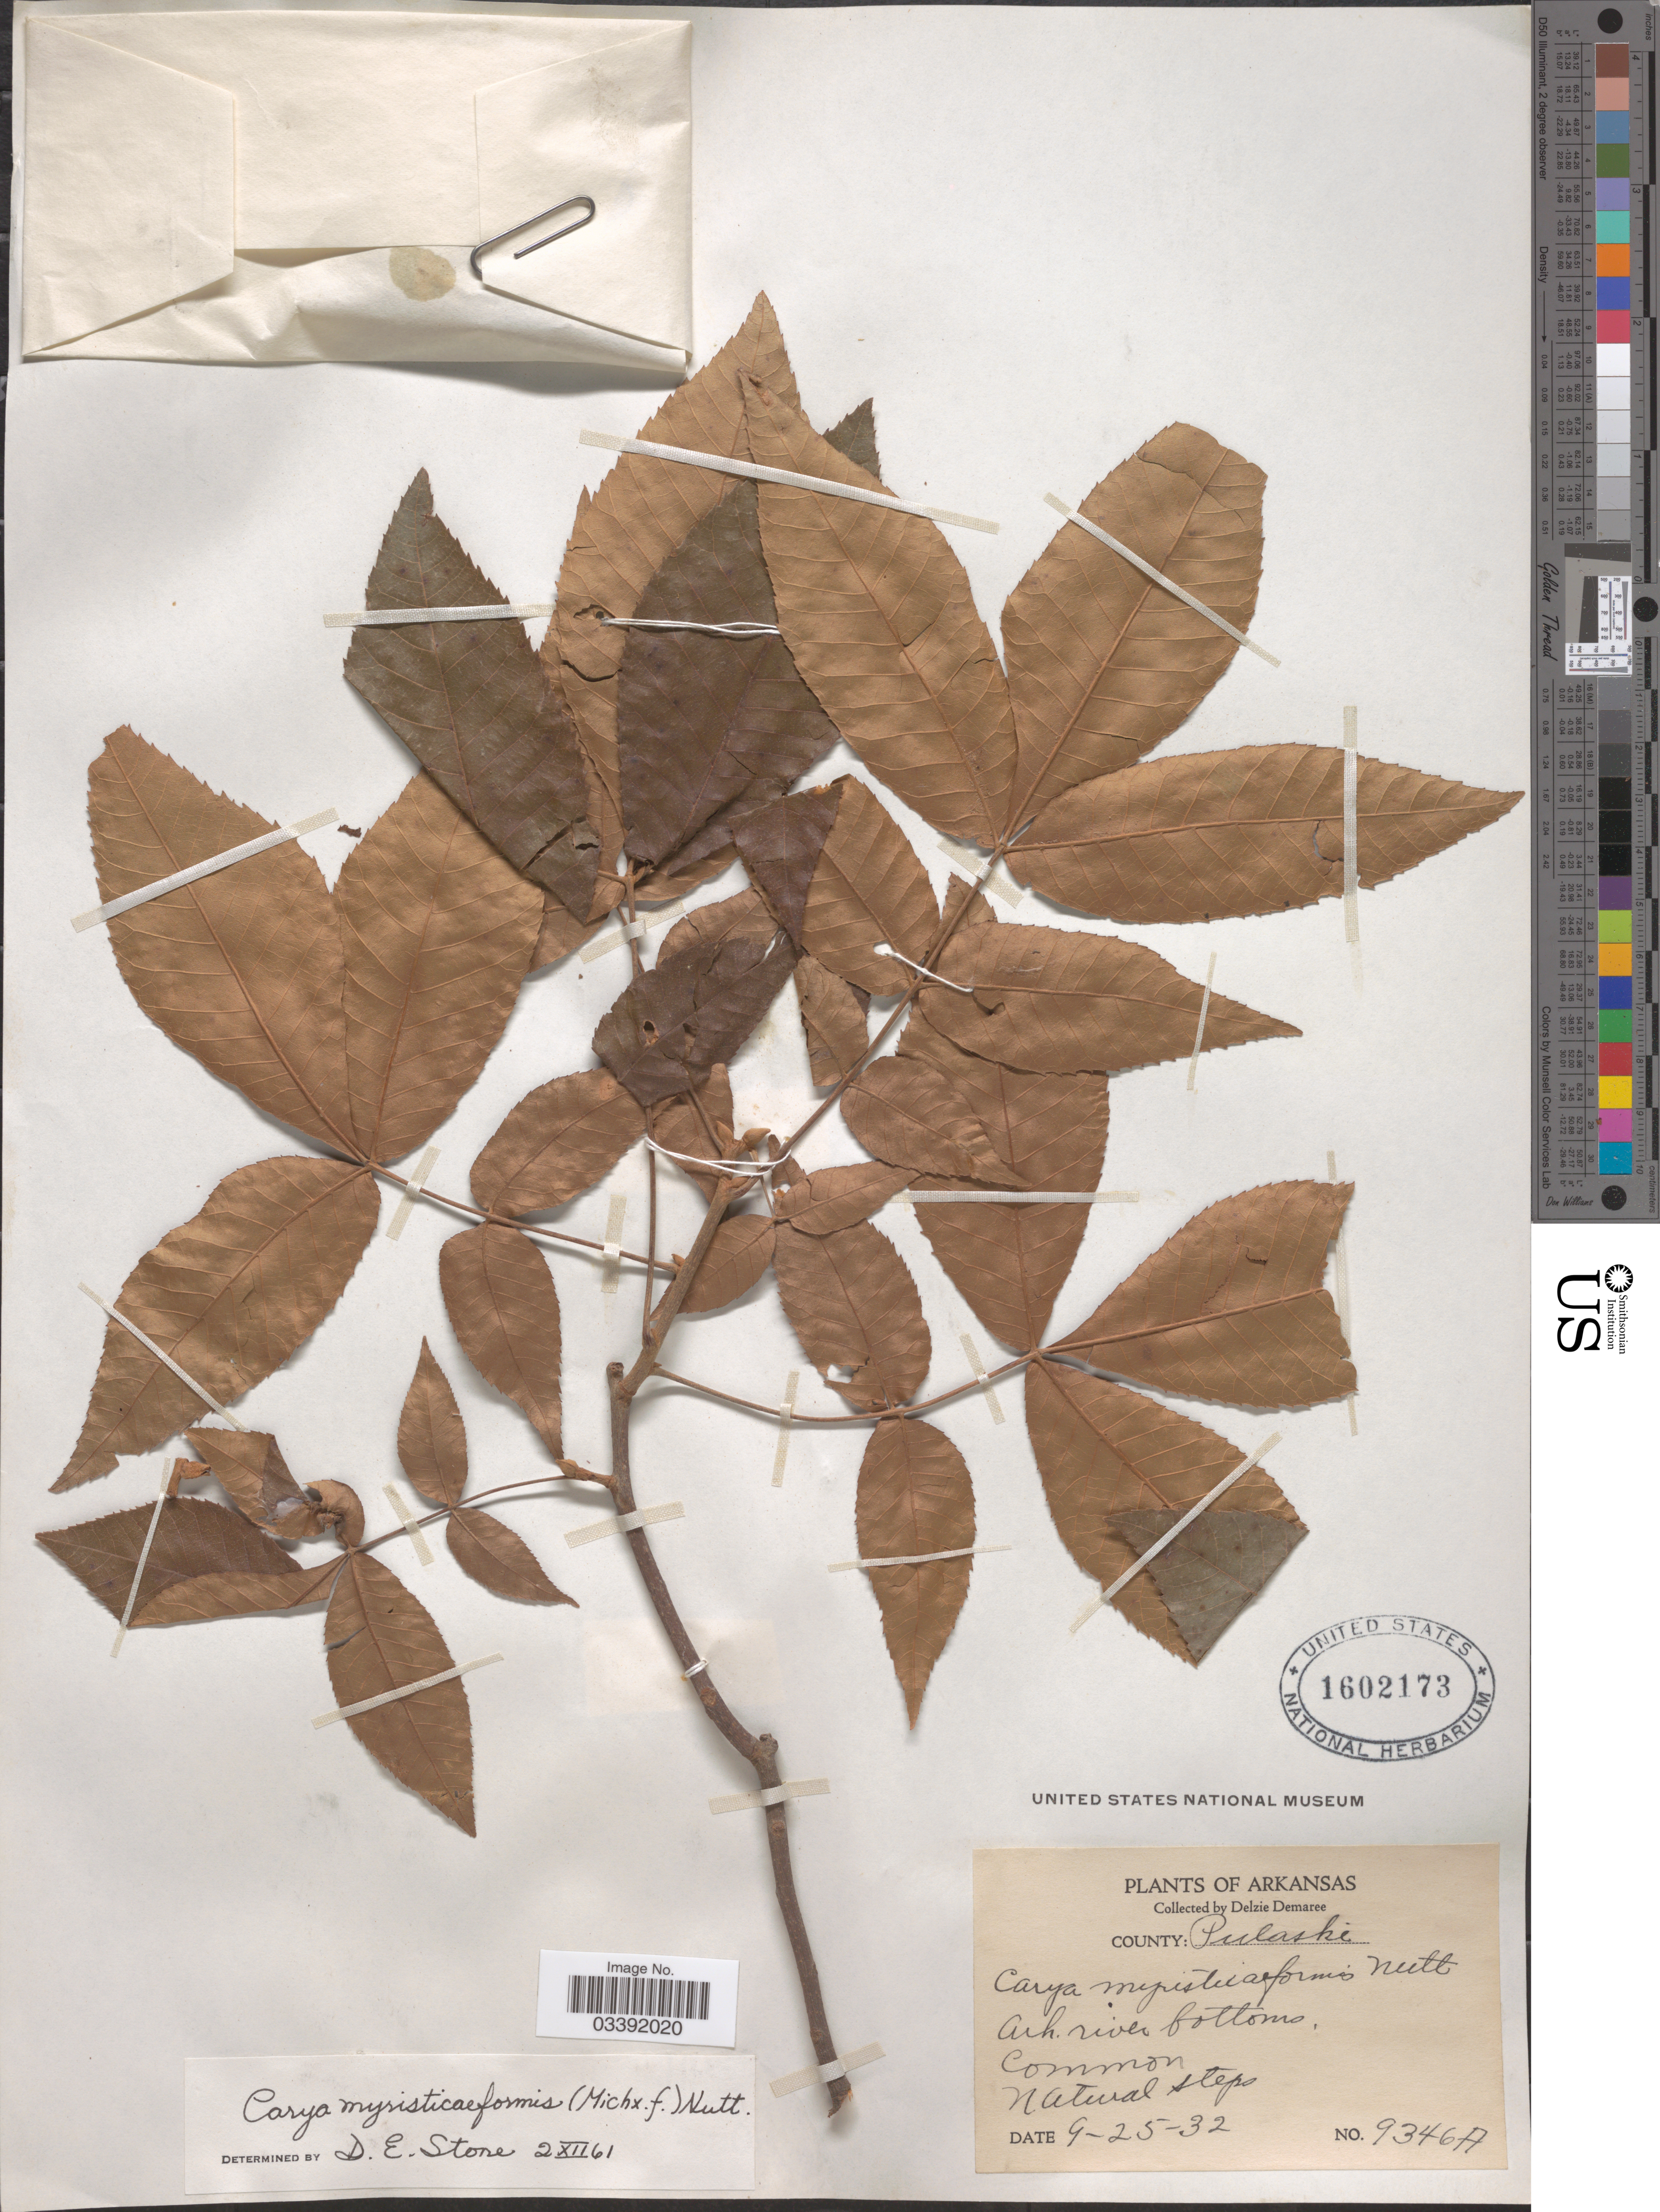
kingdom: Plantae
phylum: Tracheophyta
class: Magnoliopsida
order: Fagales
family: Juglandaceae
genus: Carya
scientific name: Carya myristiciformis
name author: (F. Michx.) Nutt.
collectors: D. Demaree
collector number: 9346 A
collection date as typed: Transcribed d/m/y: 25/9/32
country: United States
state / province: Arkansas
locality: County: Pulaski. Ark. river bottoms. Natural Steps.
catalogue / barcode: US 1602173